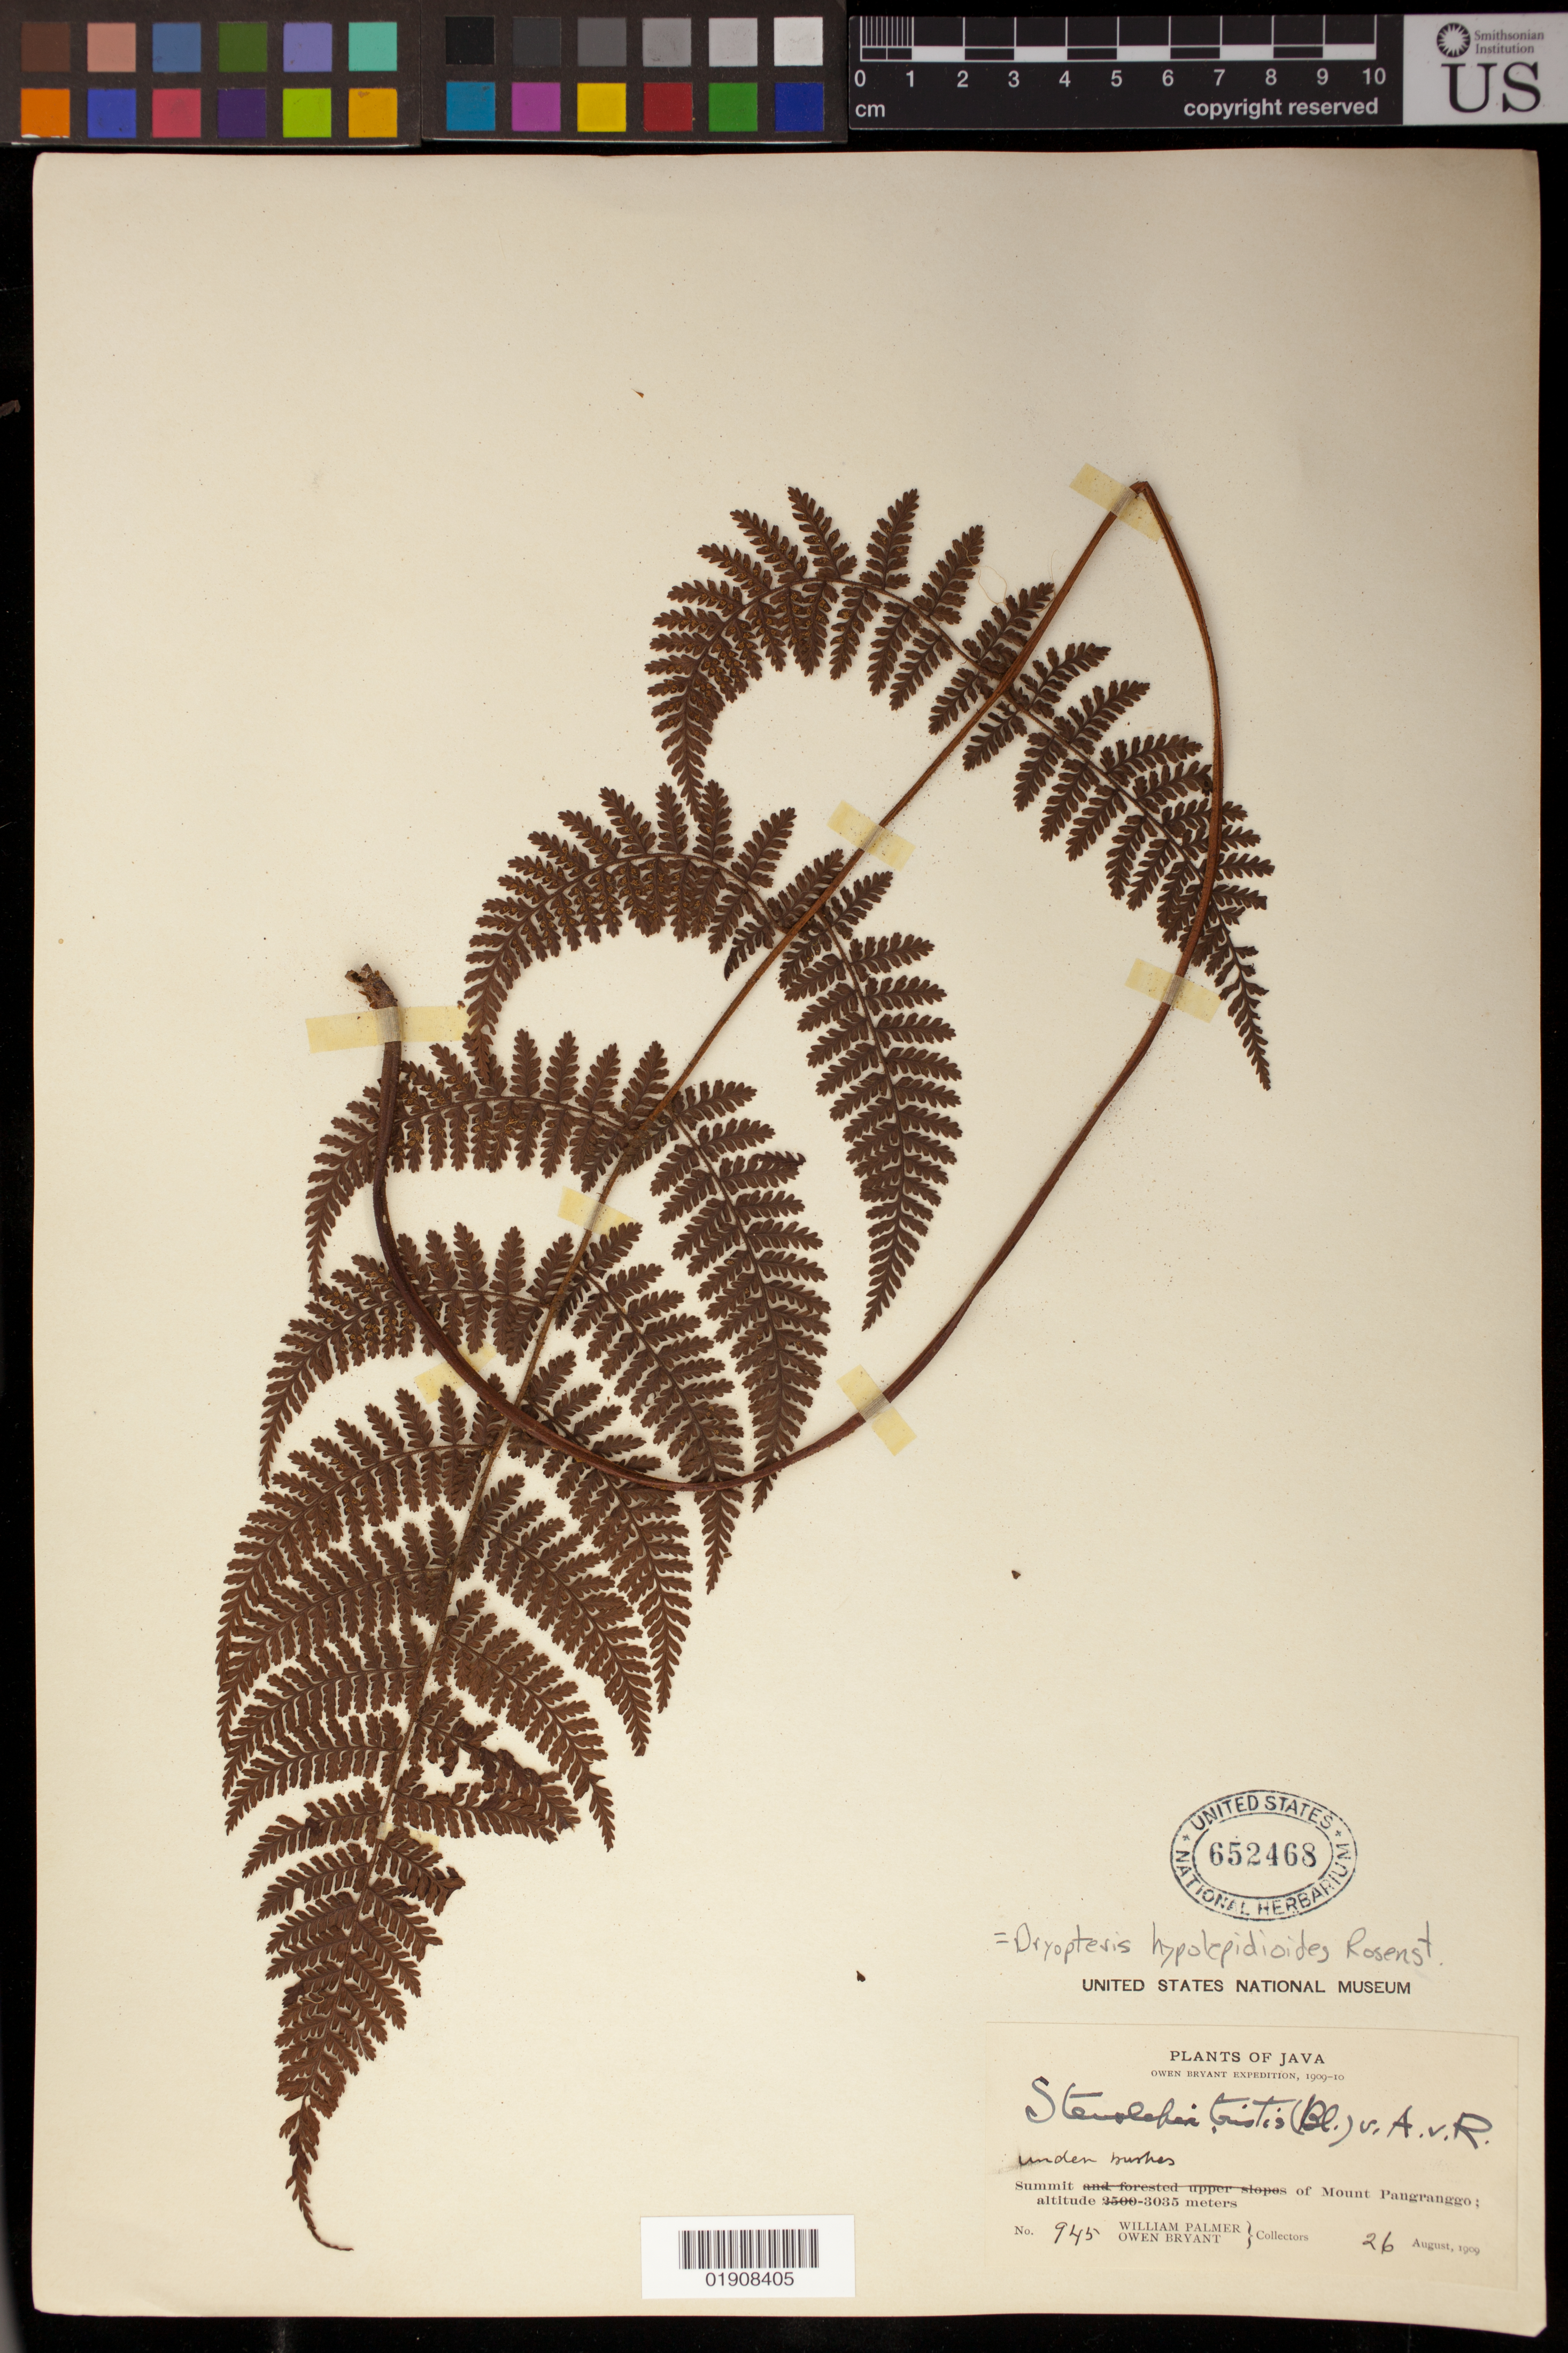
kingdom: Plantae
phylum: Tracheophyta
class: Polypodiopsida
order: Polypodiales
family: Dryopteridaceae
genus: Dryopteris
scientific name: Dryopteris hypolepidioides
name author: Rosenst.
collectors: W. Palmer & O. Bryant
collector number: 945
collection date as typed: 26 Aug 1909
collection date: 1909-08-26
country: Indonesia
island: Java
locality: Summit of Mount Pangranggo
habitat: Under bushes.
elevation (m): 3035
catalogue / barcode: US 652468